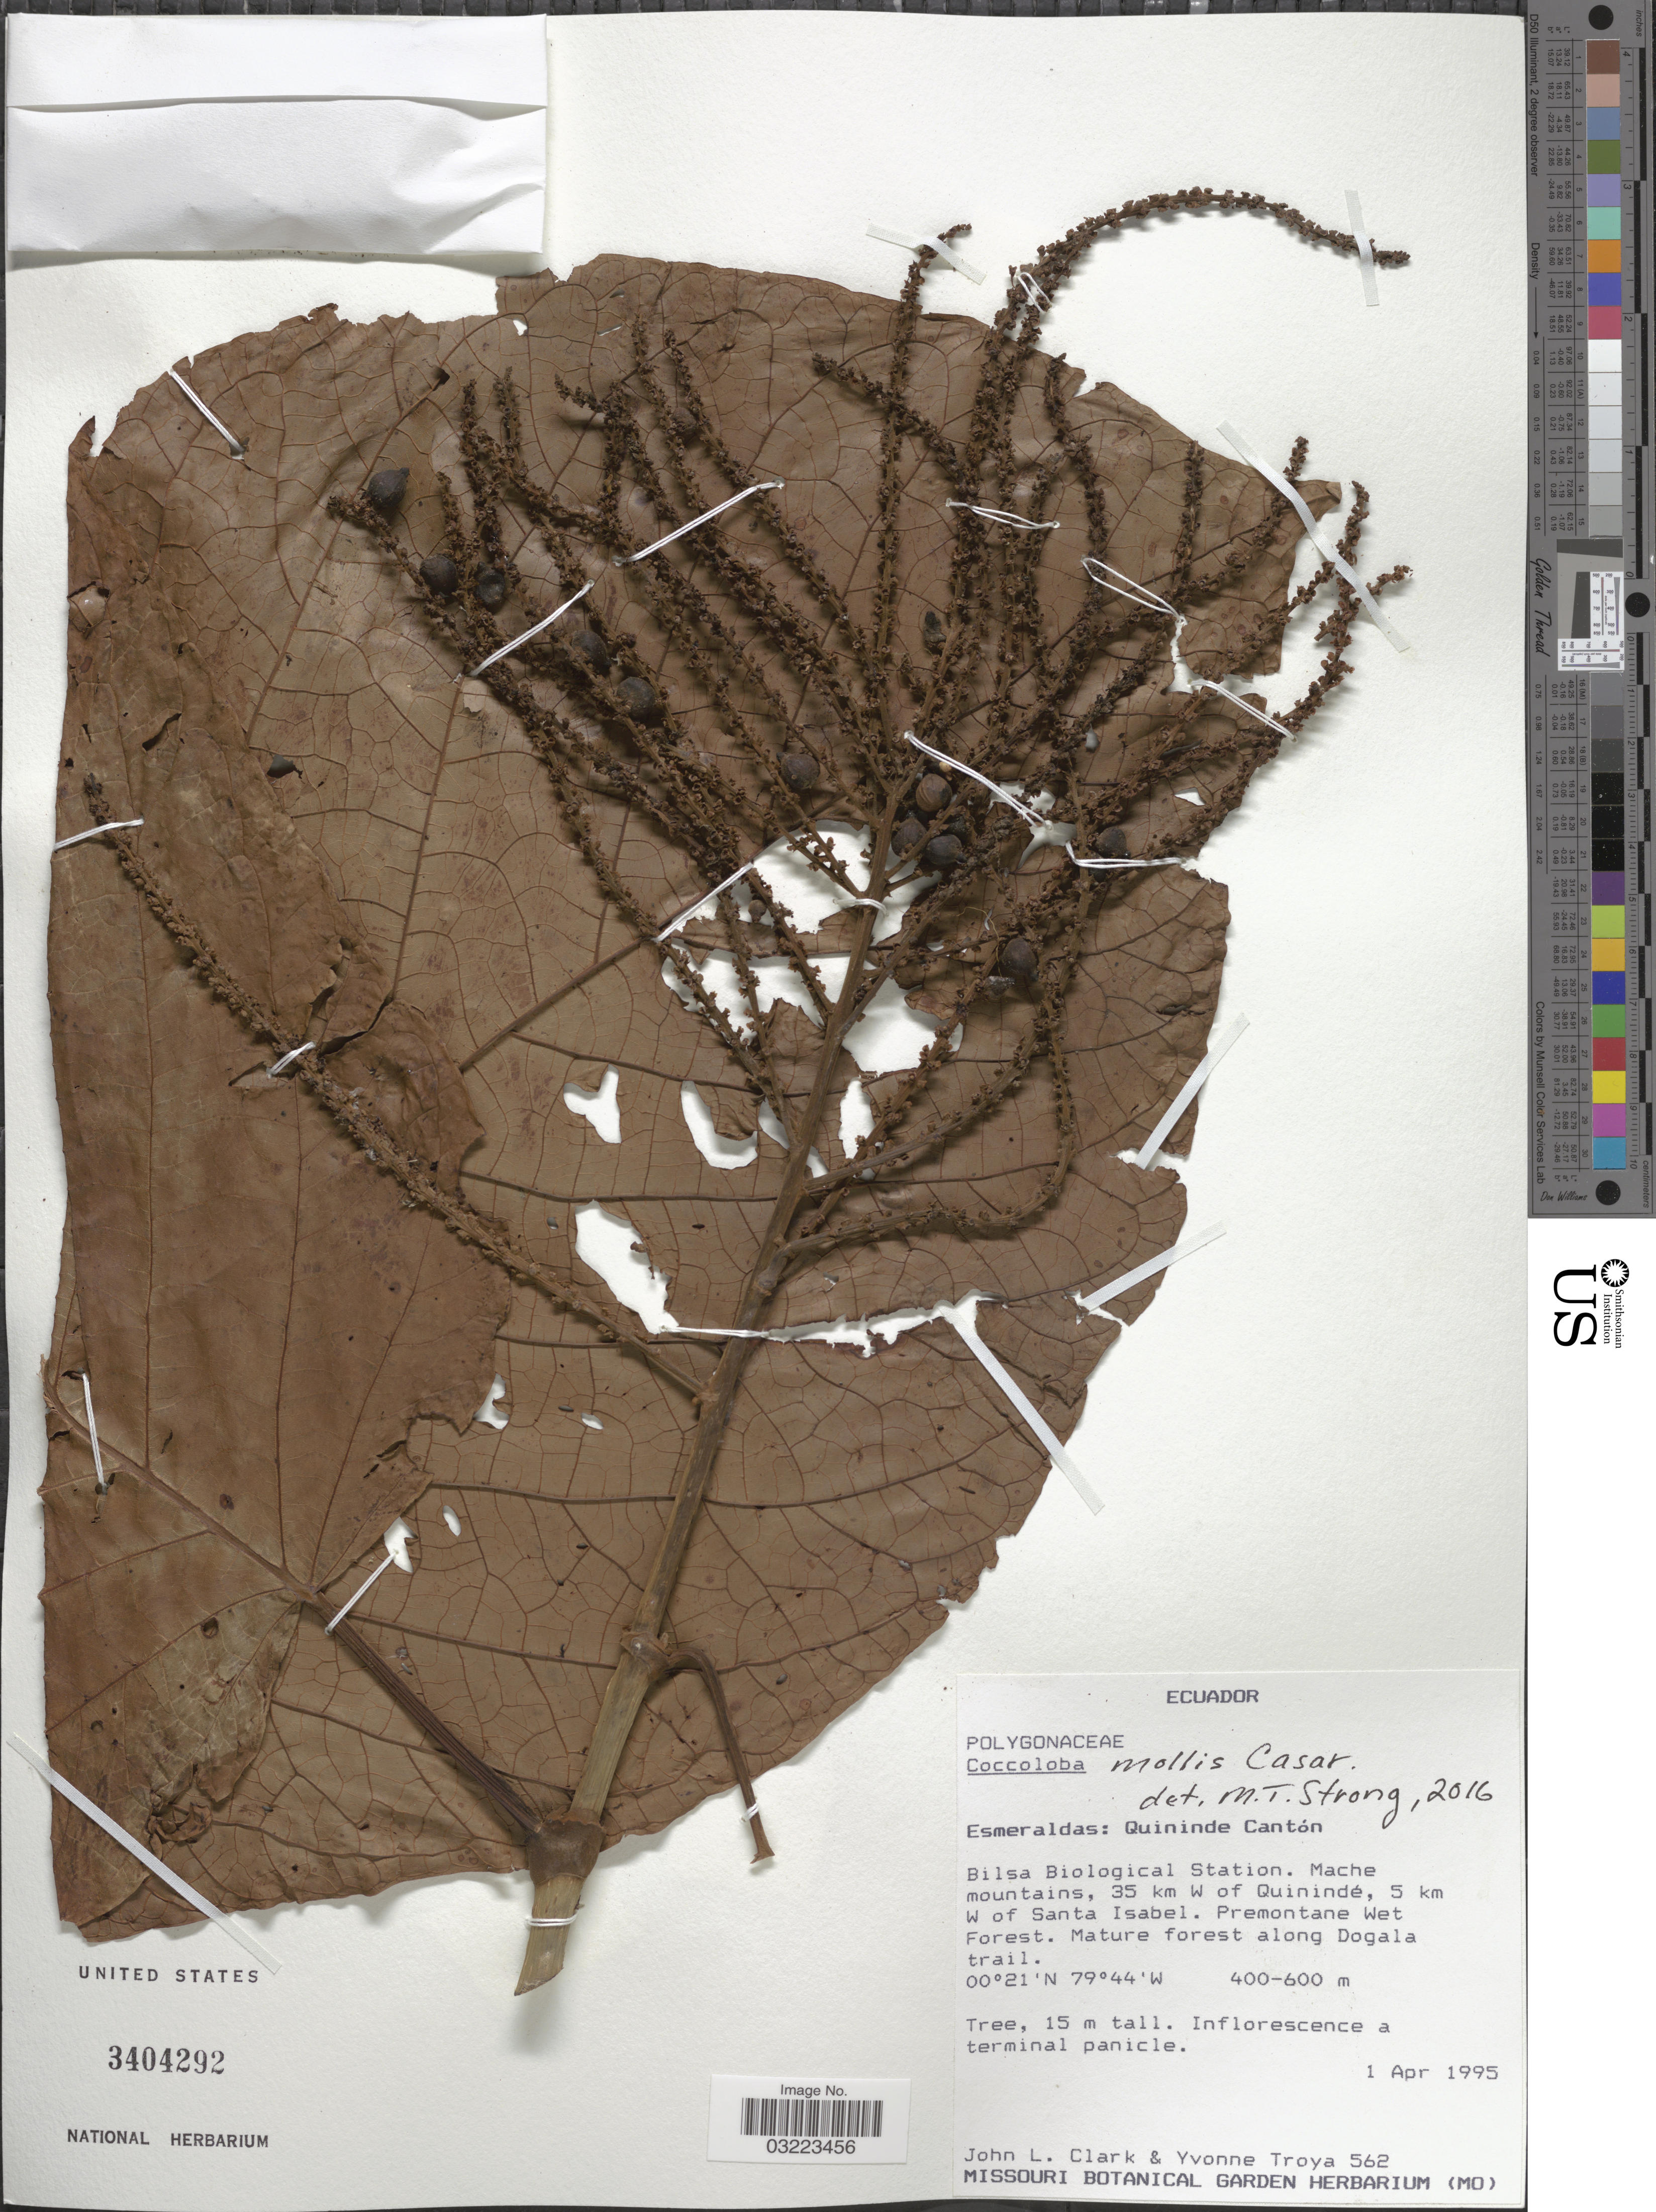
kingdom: Plantae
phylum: Tracheophyta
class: Magnoliopsida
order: Caryophyllales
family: Polygonaceae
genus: Coccoloba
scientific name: Coccoloba mollis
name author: Casar.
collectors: J. L. Clark & Y. Troya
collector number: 562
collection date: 1995-04-01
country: Ecuador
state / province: Esmeraldas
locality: Quininde Cantón, Bilsa Biological Station. Mache mountains, 35 km W of Quinindé, 5 km W of Santa Isabel. Mature forest along Dogala trail.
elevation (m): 400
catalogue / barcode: US 3404292